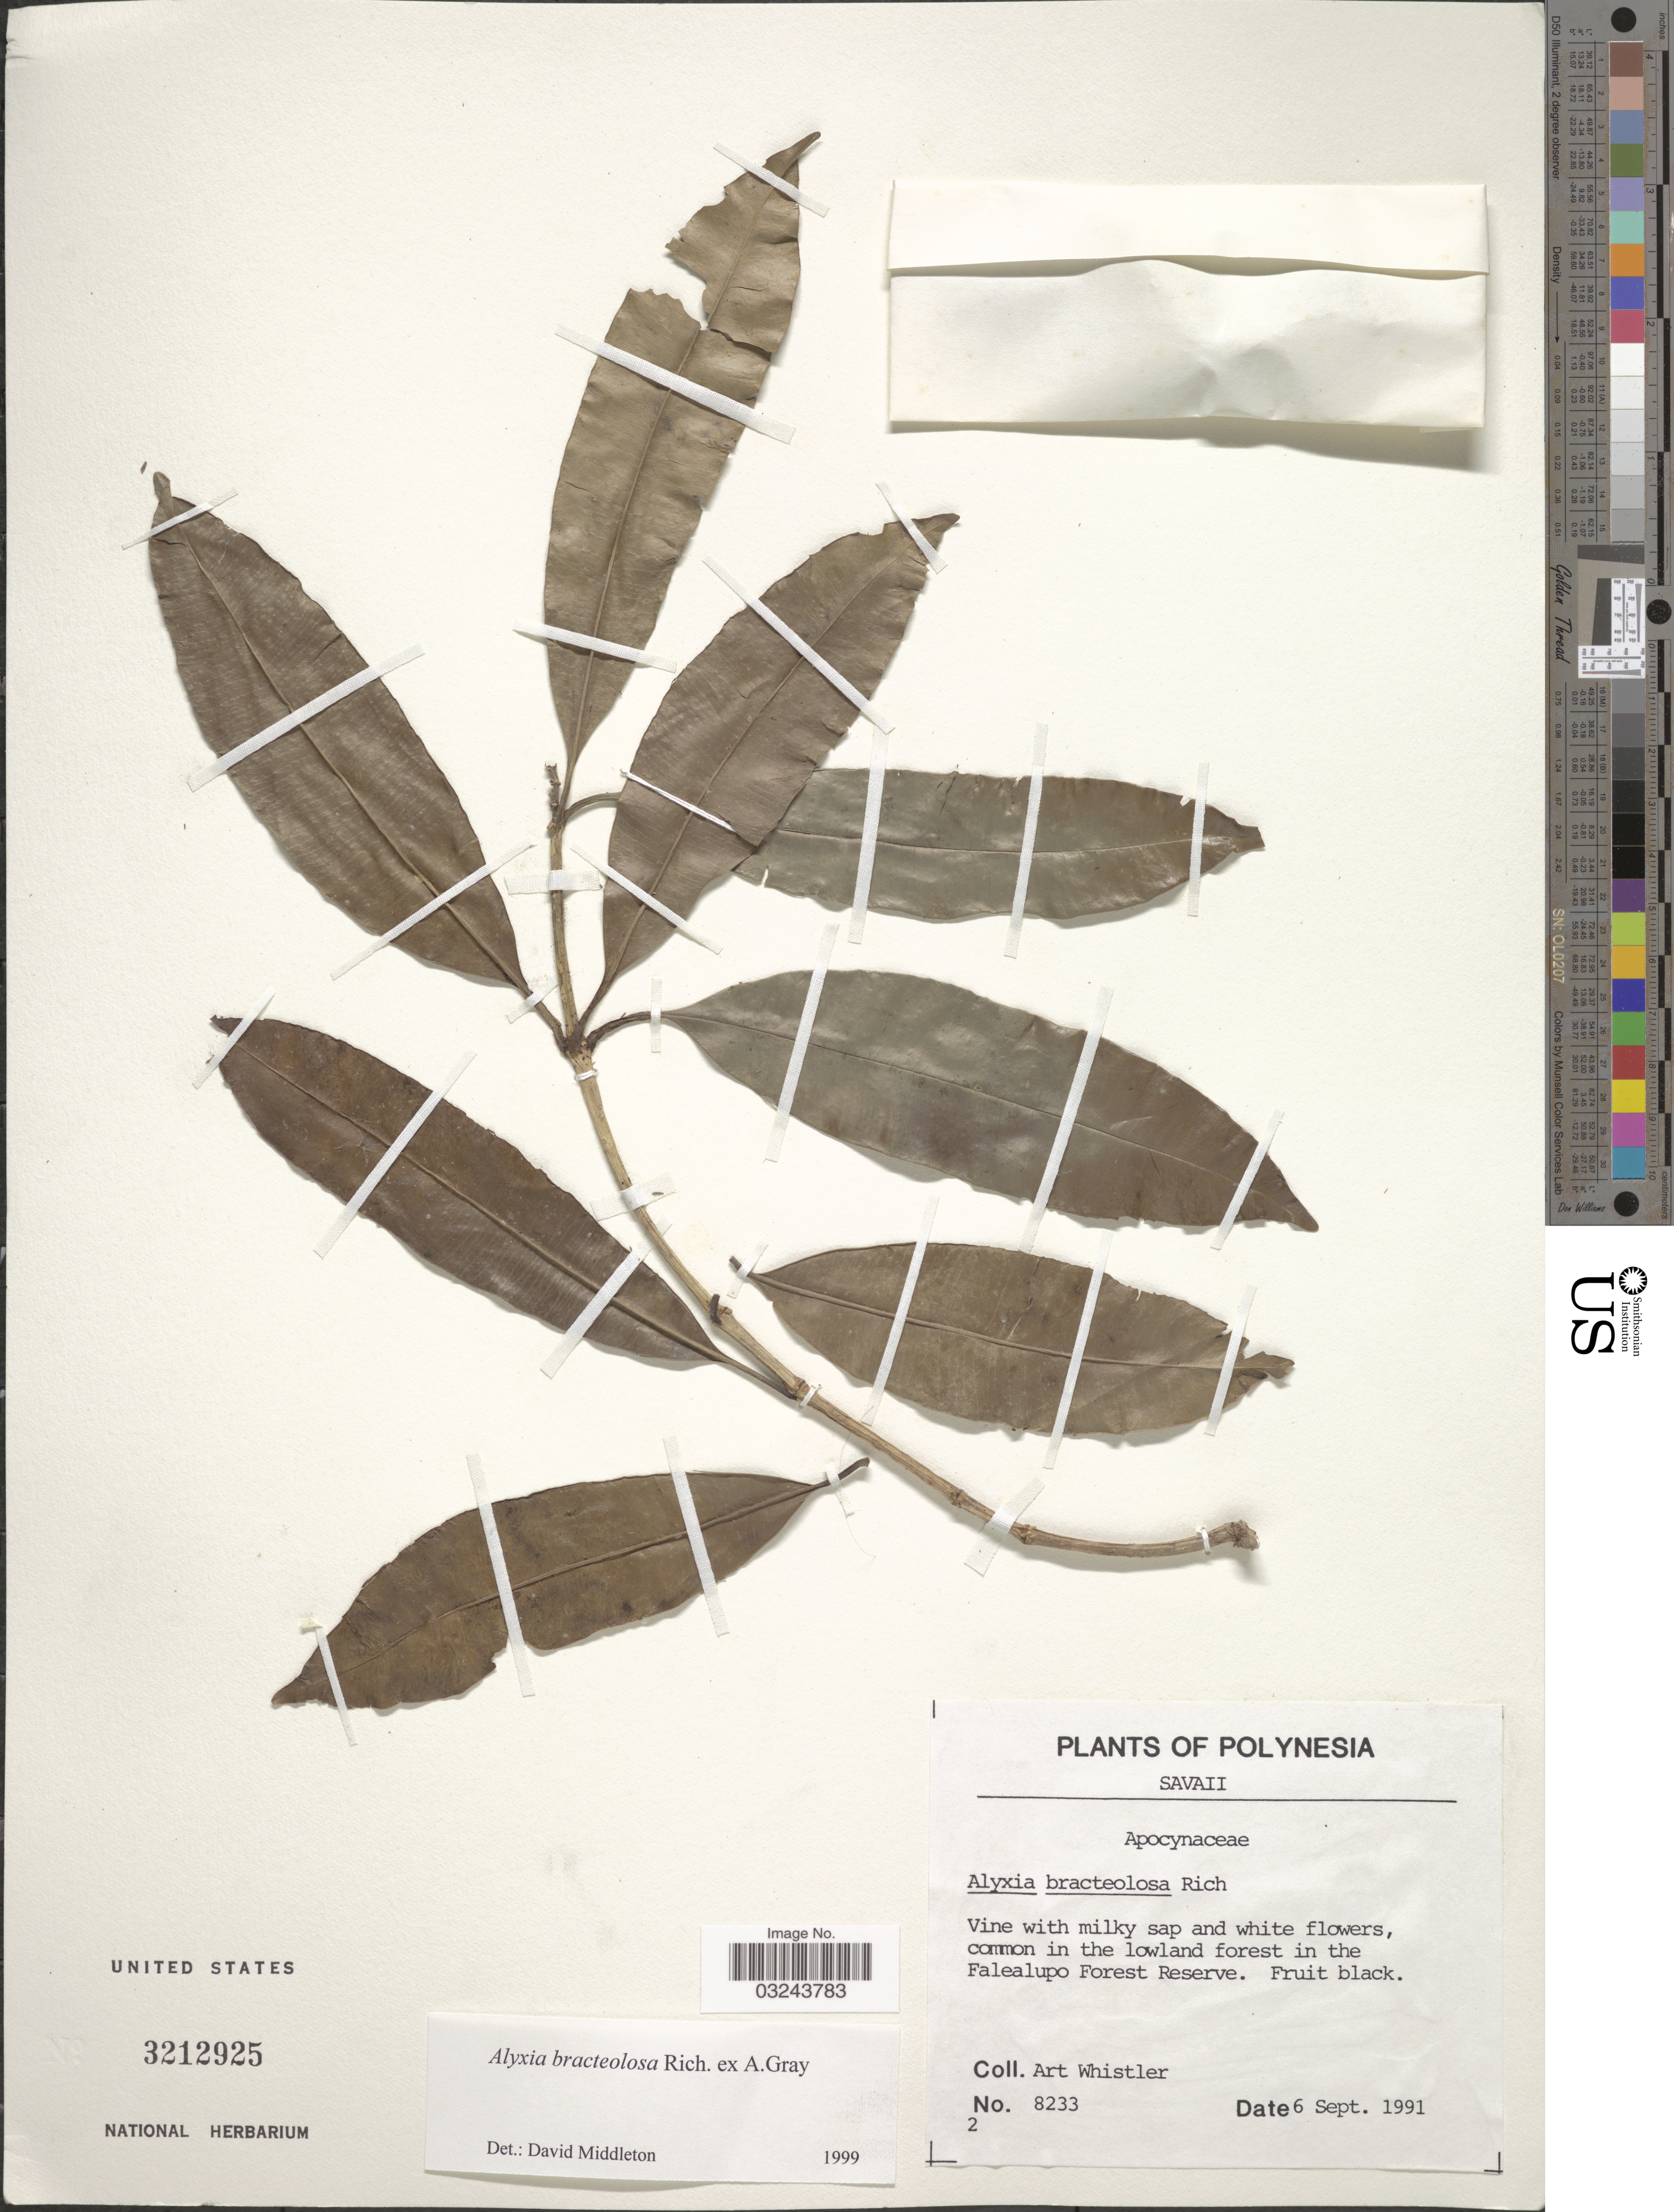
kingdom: Plantae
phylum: Tracheophyta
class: Magnoliopsida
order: Gentianales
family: Apocynaceae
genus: Alyxia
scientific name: Alyxia bracteolosa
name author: W.P. Rich ex A. Gray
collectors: A. Whistler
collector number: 8233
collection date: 1991-09-06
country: Samoa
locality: Polynesia. Savaii. Common in the lowland forest in the Falealupo Forest Reserve.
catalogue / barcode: US 3212925